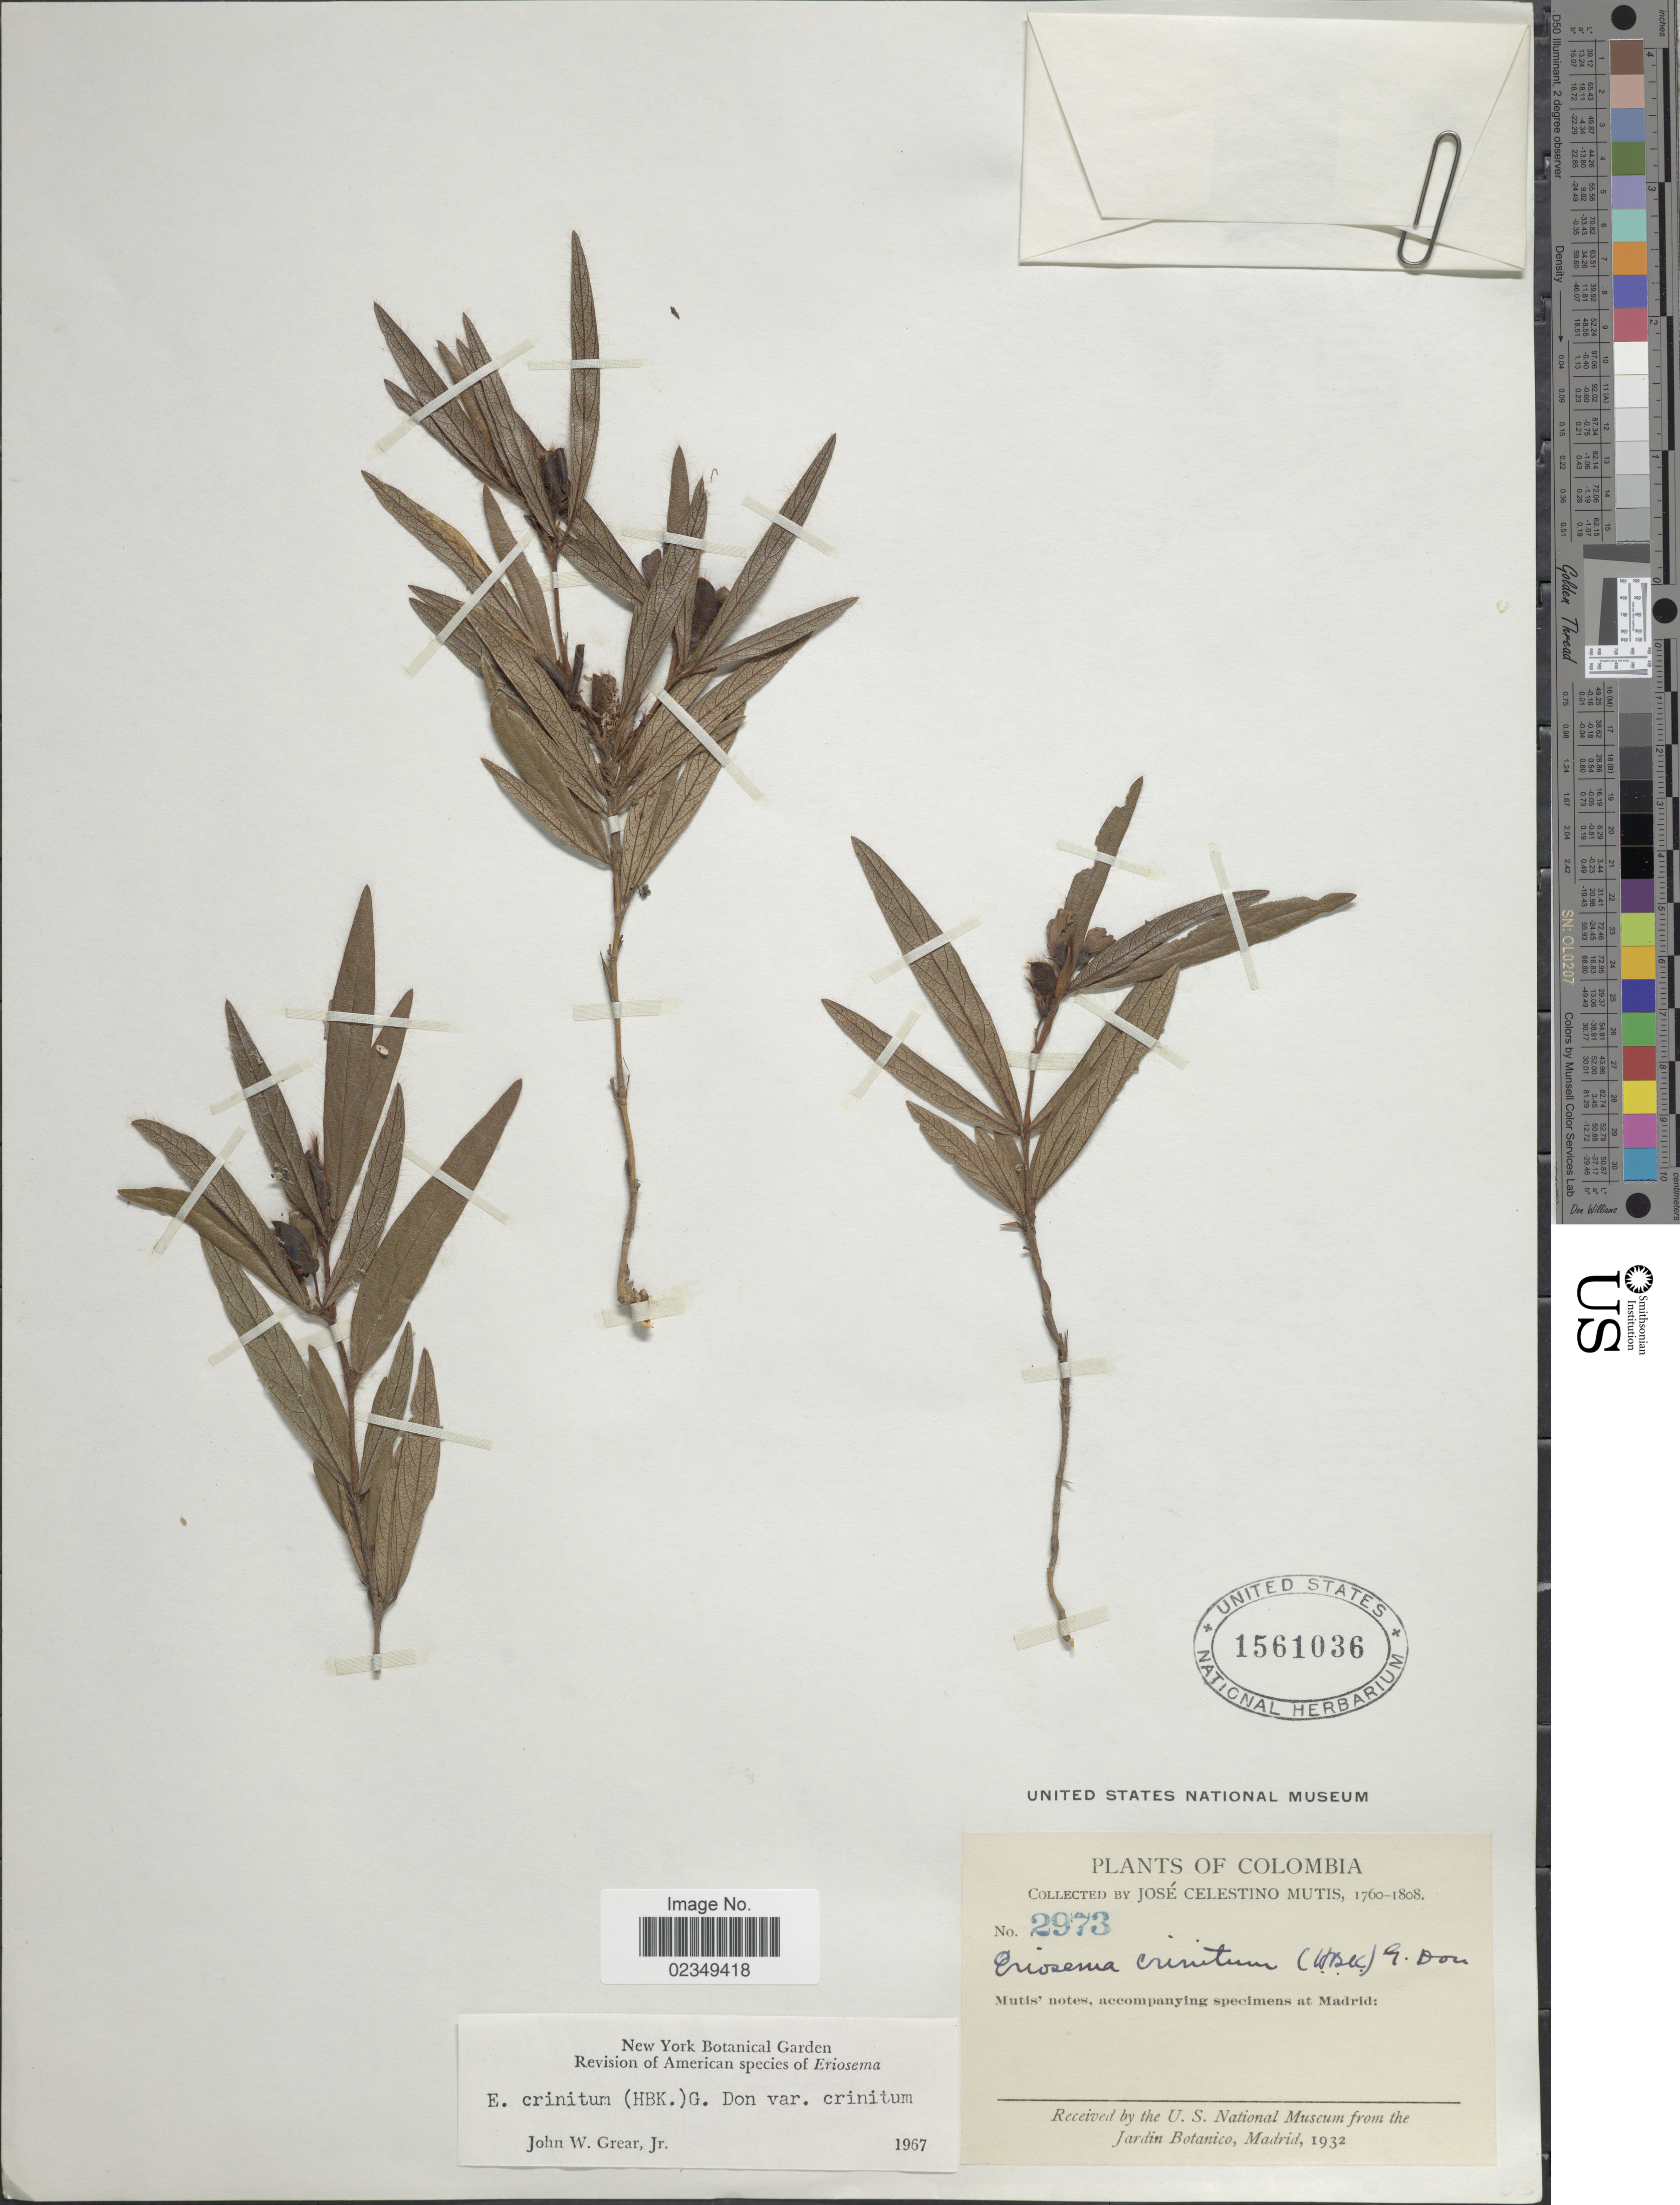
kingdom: Plantae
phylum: Tracheophyta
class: Magnoliopsida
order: Fabales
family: Fabaceae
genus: Eriosema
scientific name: Eriosema crinitum var. crinitum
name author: (Kunth) G. Don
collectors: J. C. B. Mutis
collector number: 2973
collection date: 1760/1808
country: Colombia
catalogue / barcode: US 1561036